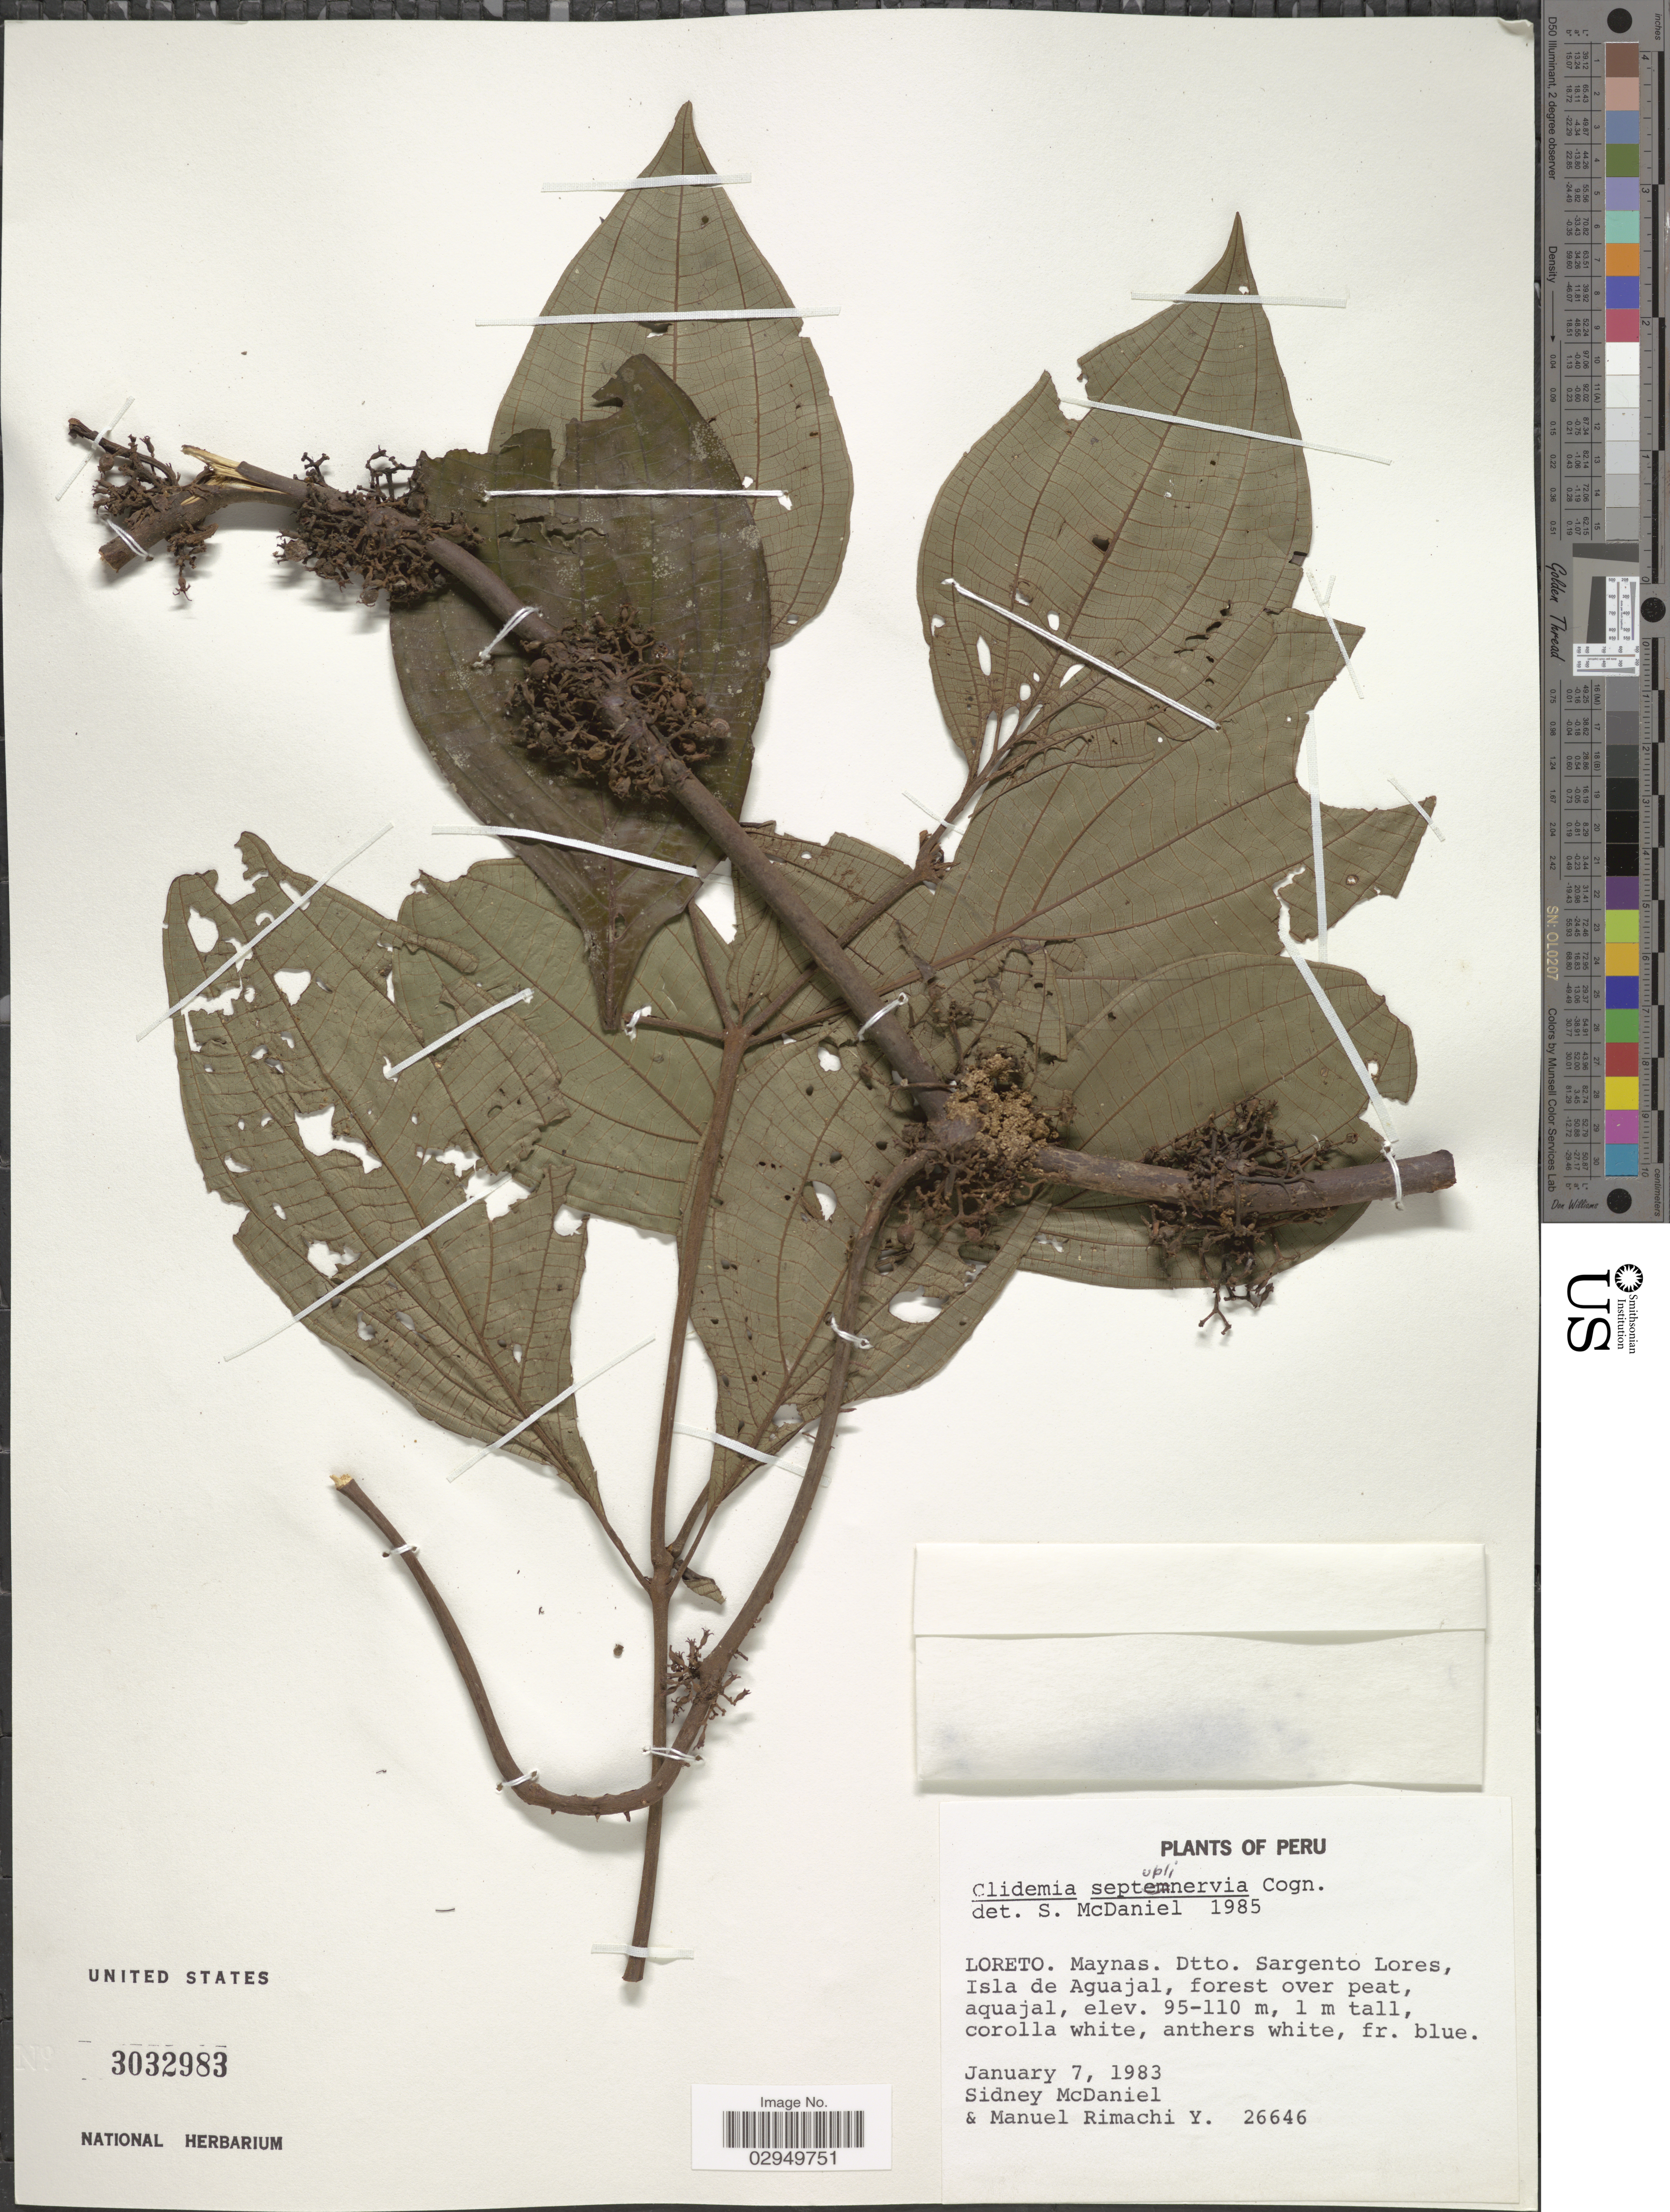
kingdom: Plantae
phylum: Tracheophyta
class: Magnoliopsida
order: Myrtales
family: Melastomataceae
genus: Clidemia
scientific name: Clidemia septuplinervia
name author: Cogn.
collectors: S. McDaniel & M. Rimachi Y.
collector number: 26646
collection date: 1983-01-07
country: Peru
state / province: Loreto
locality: Maynas. Dtto. Sargento Lores, Isla de Aguajal, forest over peat, aquajal.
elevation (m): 95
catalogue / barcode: US 3032983